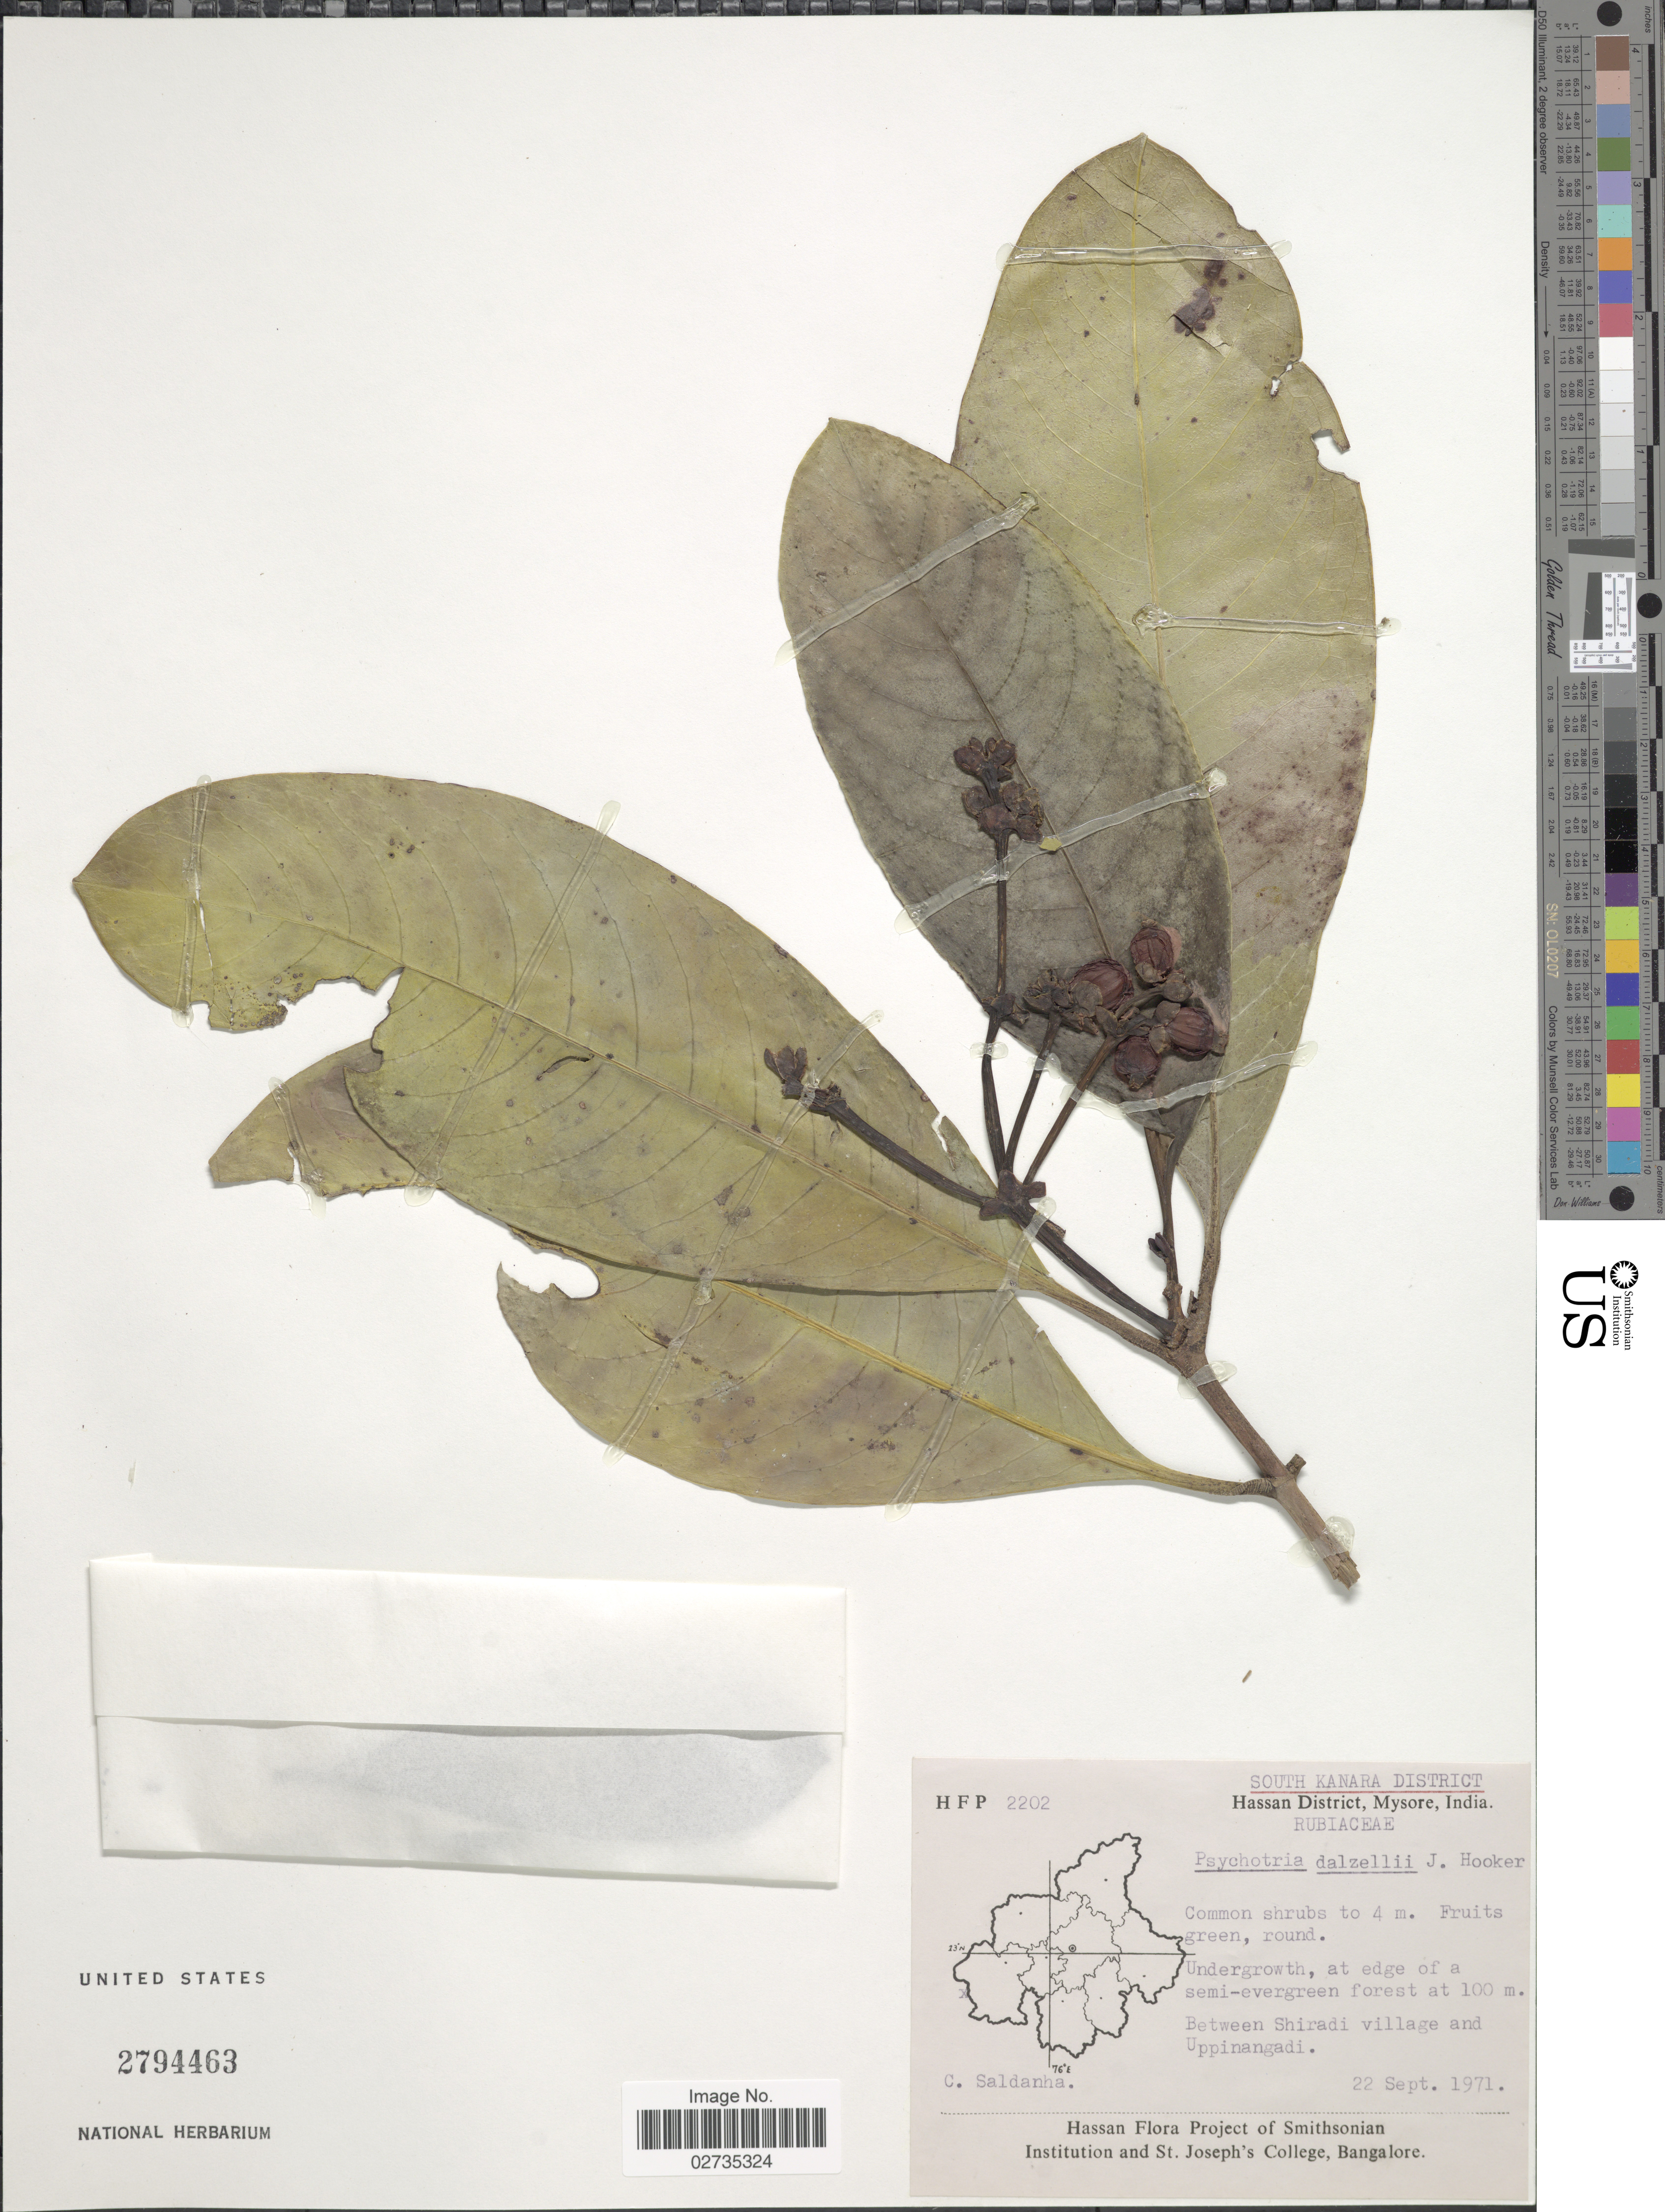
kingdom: Plantae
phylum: Tracheophyta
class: Magnoliopsida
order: Gentianales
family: Rubiaceae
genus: Psychotria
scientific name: Psychotria dalzellii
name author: Hook. f.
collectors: C. Saldanha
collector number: HFP 2202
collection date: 1971-09-22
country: India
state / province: Karnataka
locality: South Kanara District, Hassan District, Mysore, India, Between Shiradi village and Uppinangadi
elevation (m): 100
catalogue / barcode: US 2794463